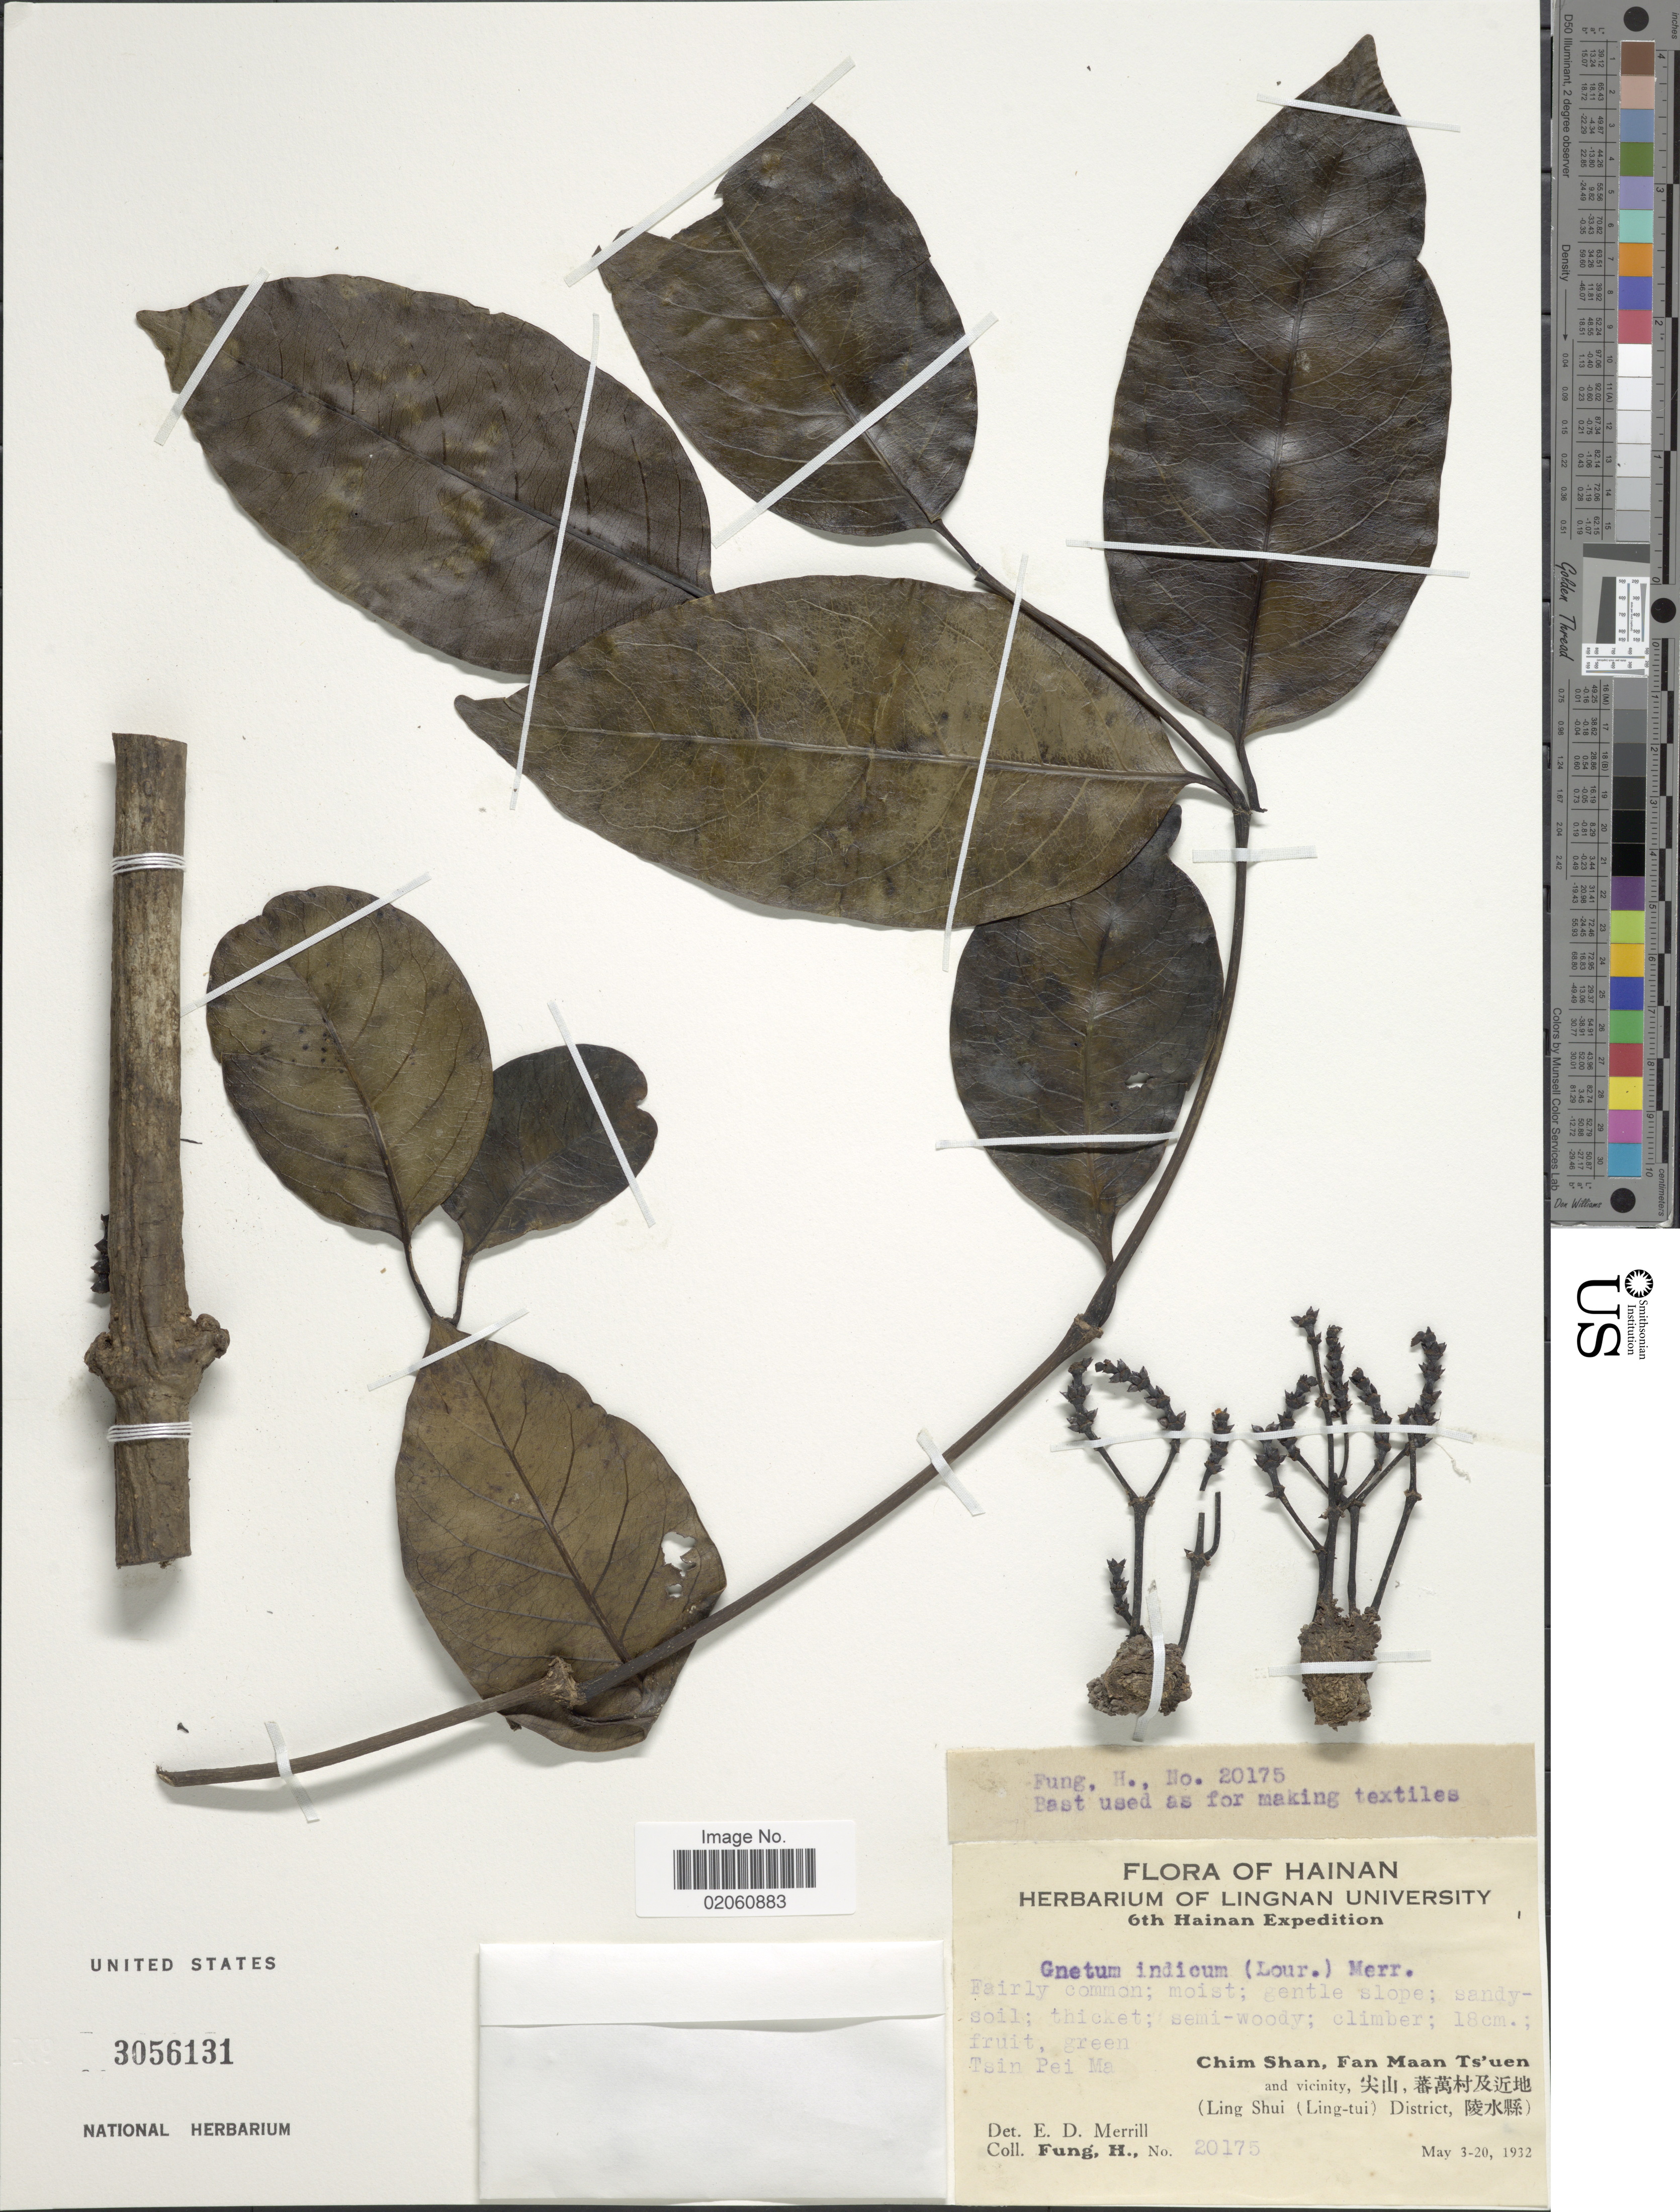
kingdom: Plantae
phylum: Tracheophyta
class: Gnetopsida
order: Gnetales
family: Gnetaceae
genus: Gnetum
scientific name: Gnetum indicum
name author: (Lour.) Merr.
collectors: H. Fung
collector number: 20175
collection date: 1932-05-03/1932-05-20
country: China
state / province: Hainan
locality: inPei Ma, Chim Shan, Fan Maan Ts'uen and vicinity,, (Ling Shui (Ling-tui) District,)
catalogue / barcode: US 3056131